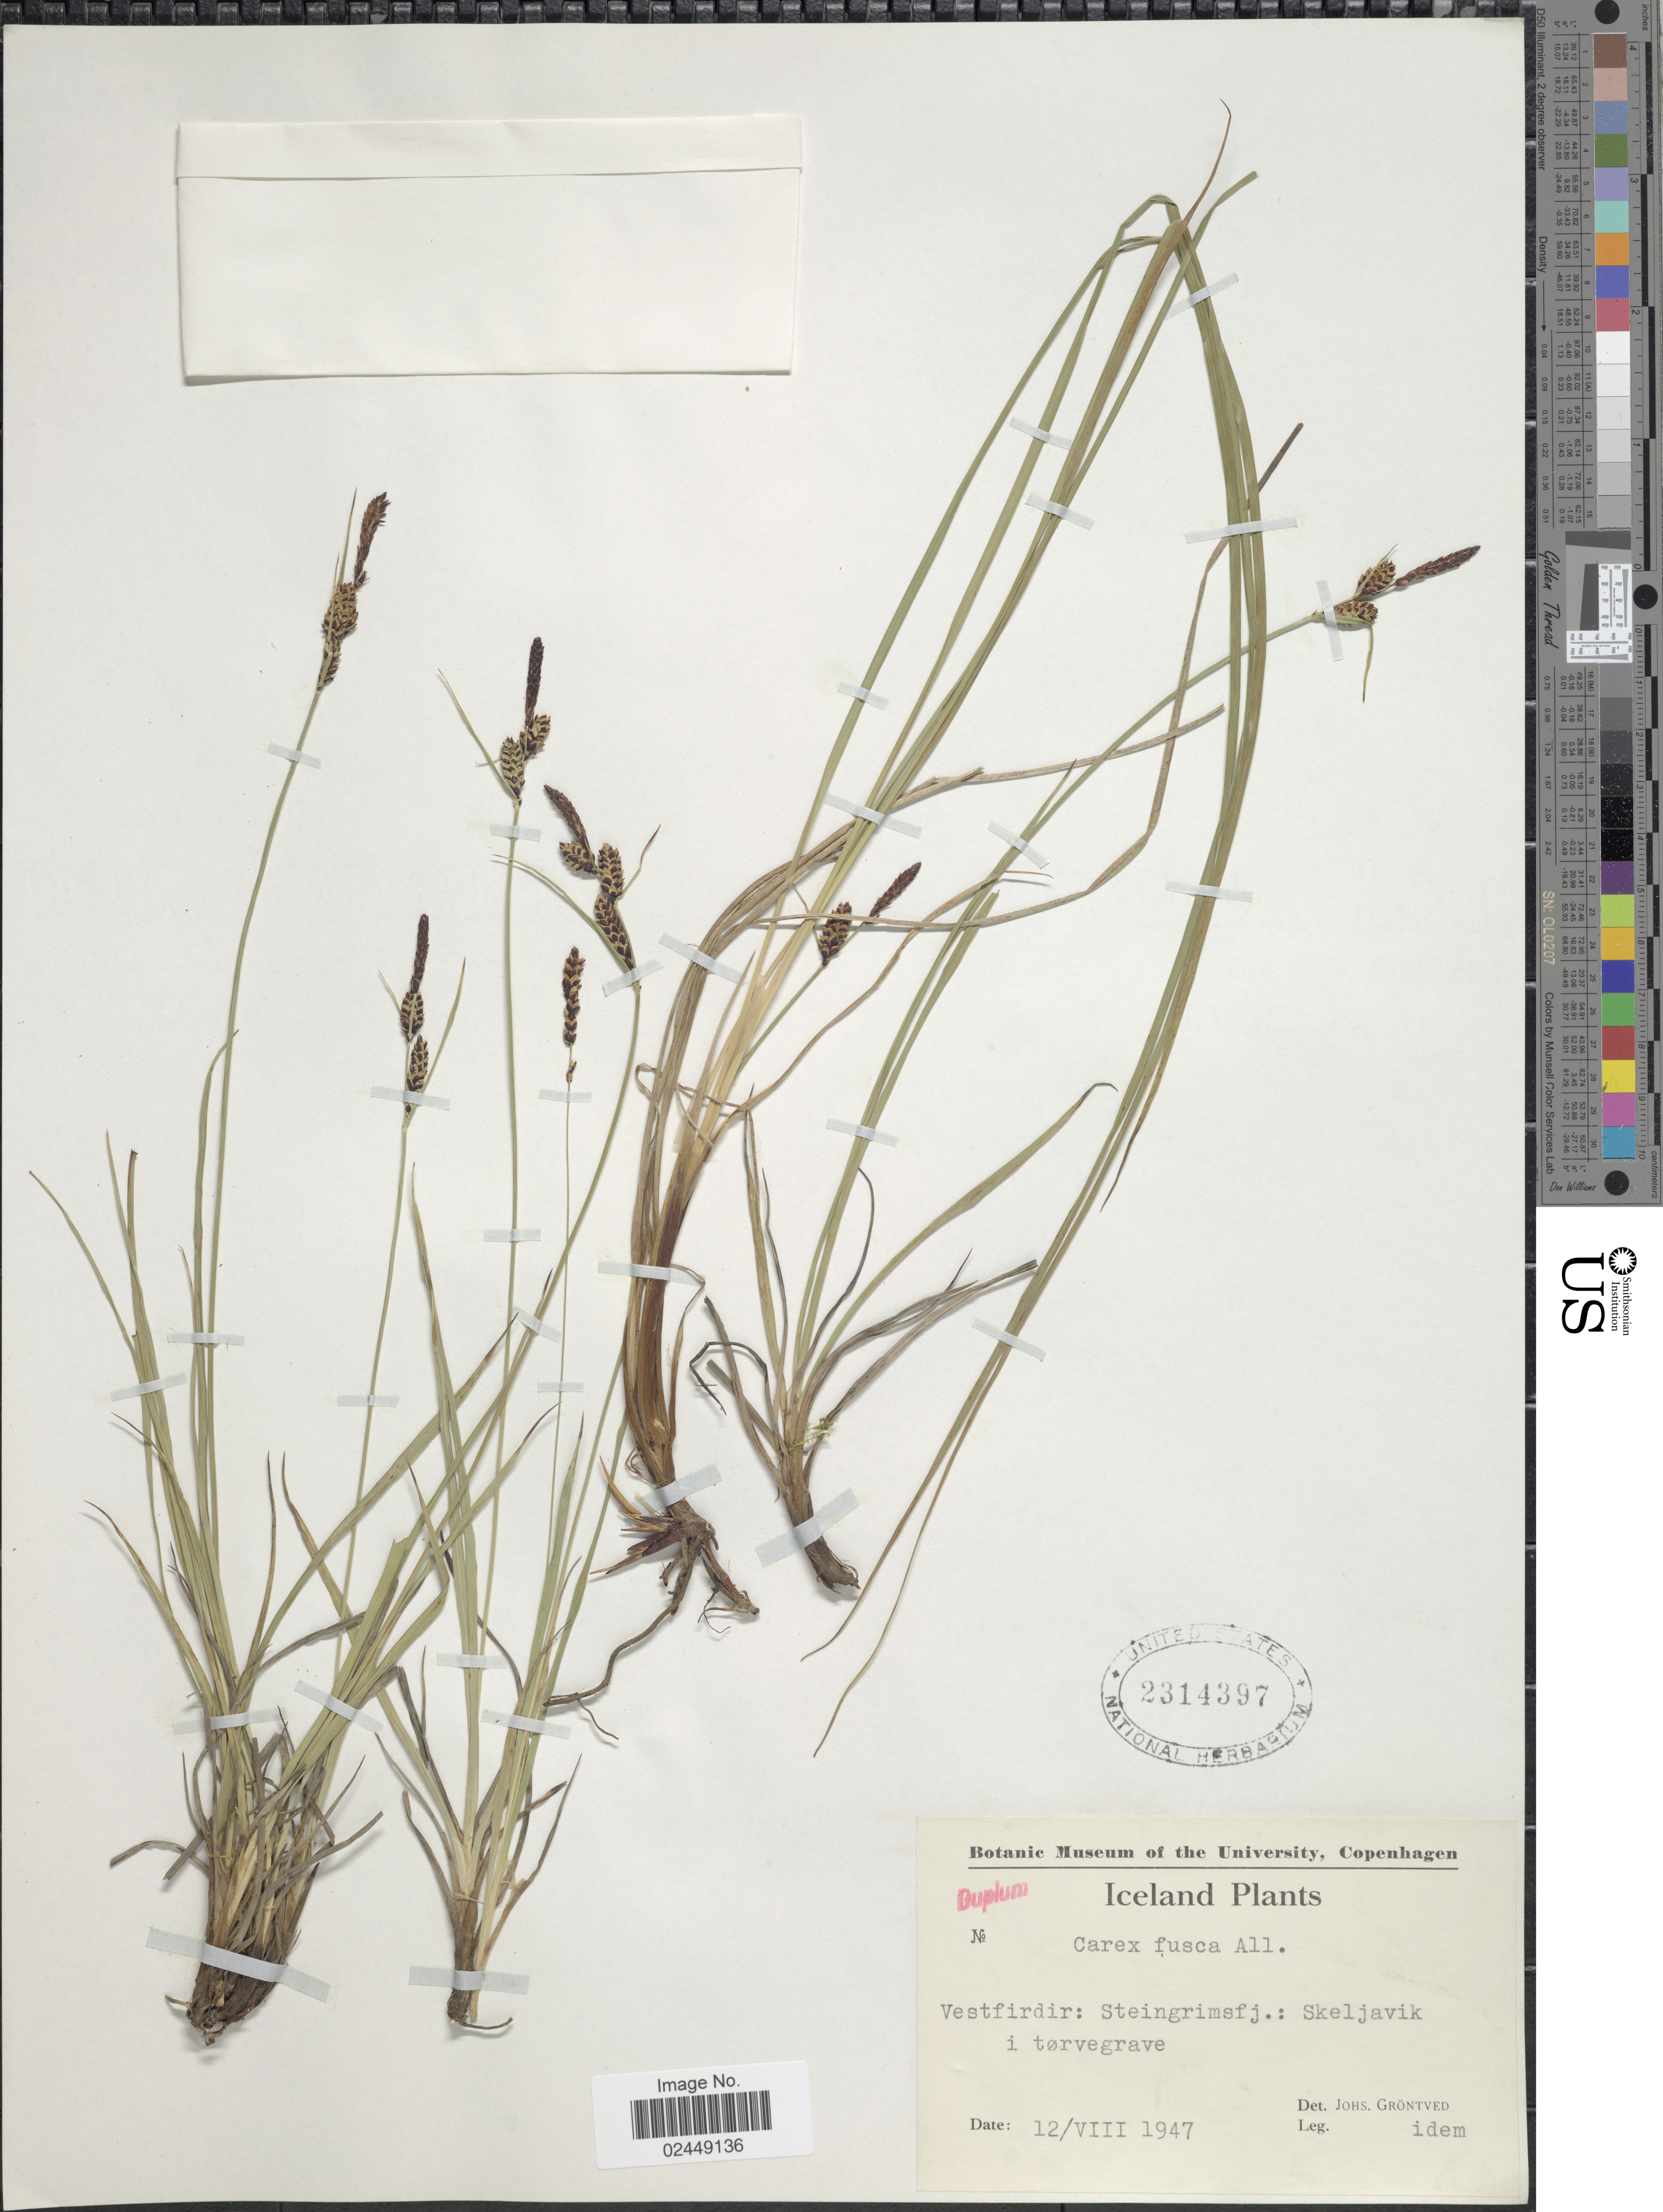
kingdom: Plantae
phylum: Tracheophyta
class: Liliopsida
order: Poales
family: Cyperaceae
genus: Carex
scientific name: Carex nigra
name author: (L.) Reichard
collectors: J. Gröntved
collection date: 1947-08-12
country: Iceland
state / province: Westfjords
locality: Steingrimsfj: Skeljavik i tørvegrave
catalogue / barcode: US 2314397